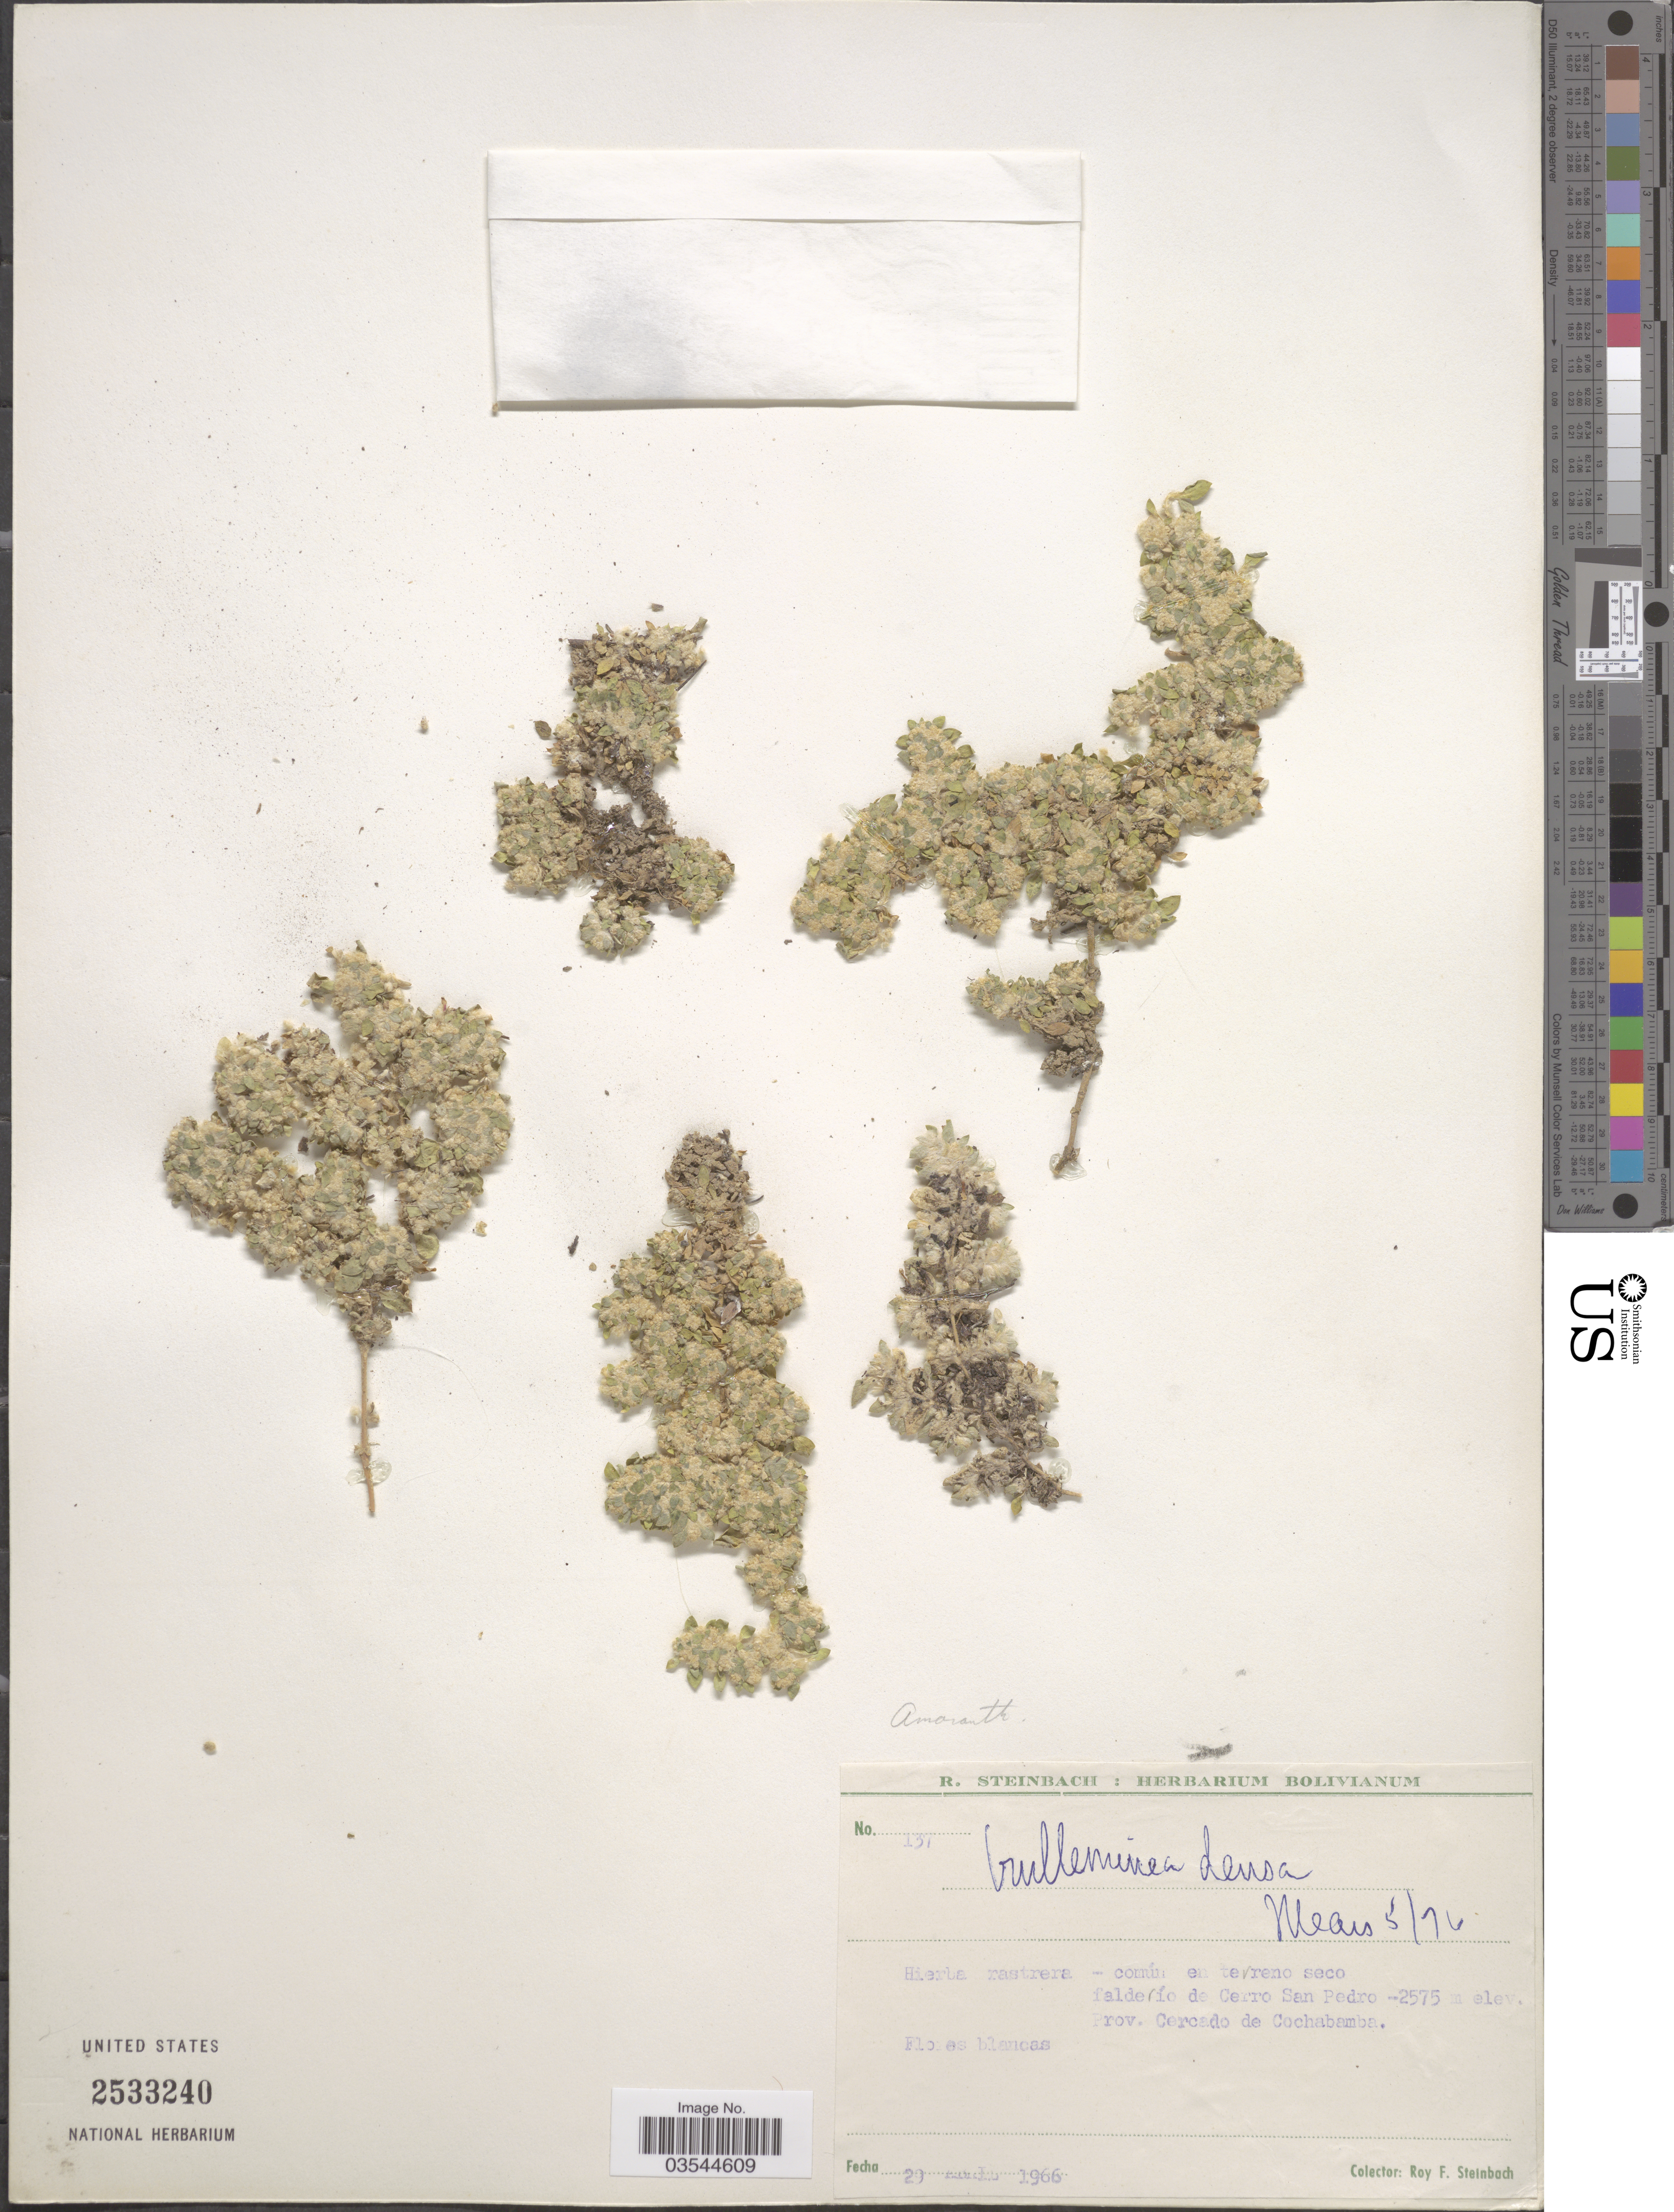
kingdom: Plantae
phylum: Tracheophyta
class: Magnoliopsida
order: Caryophyllales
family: Amaranthaceae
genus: Guilleminea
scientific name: Guilleminea densa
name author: (Humb. & Bonpl. ex Schult.) Moq.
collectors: R. F. Steinbach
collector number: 137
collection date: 1966-03-29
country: Bolivia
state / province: Cochabamba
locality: Falde río de Cerro San Pedro. Prov. Cercado de Cochabamba.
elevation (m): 2575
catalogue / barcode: US 2533240